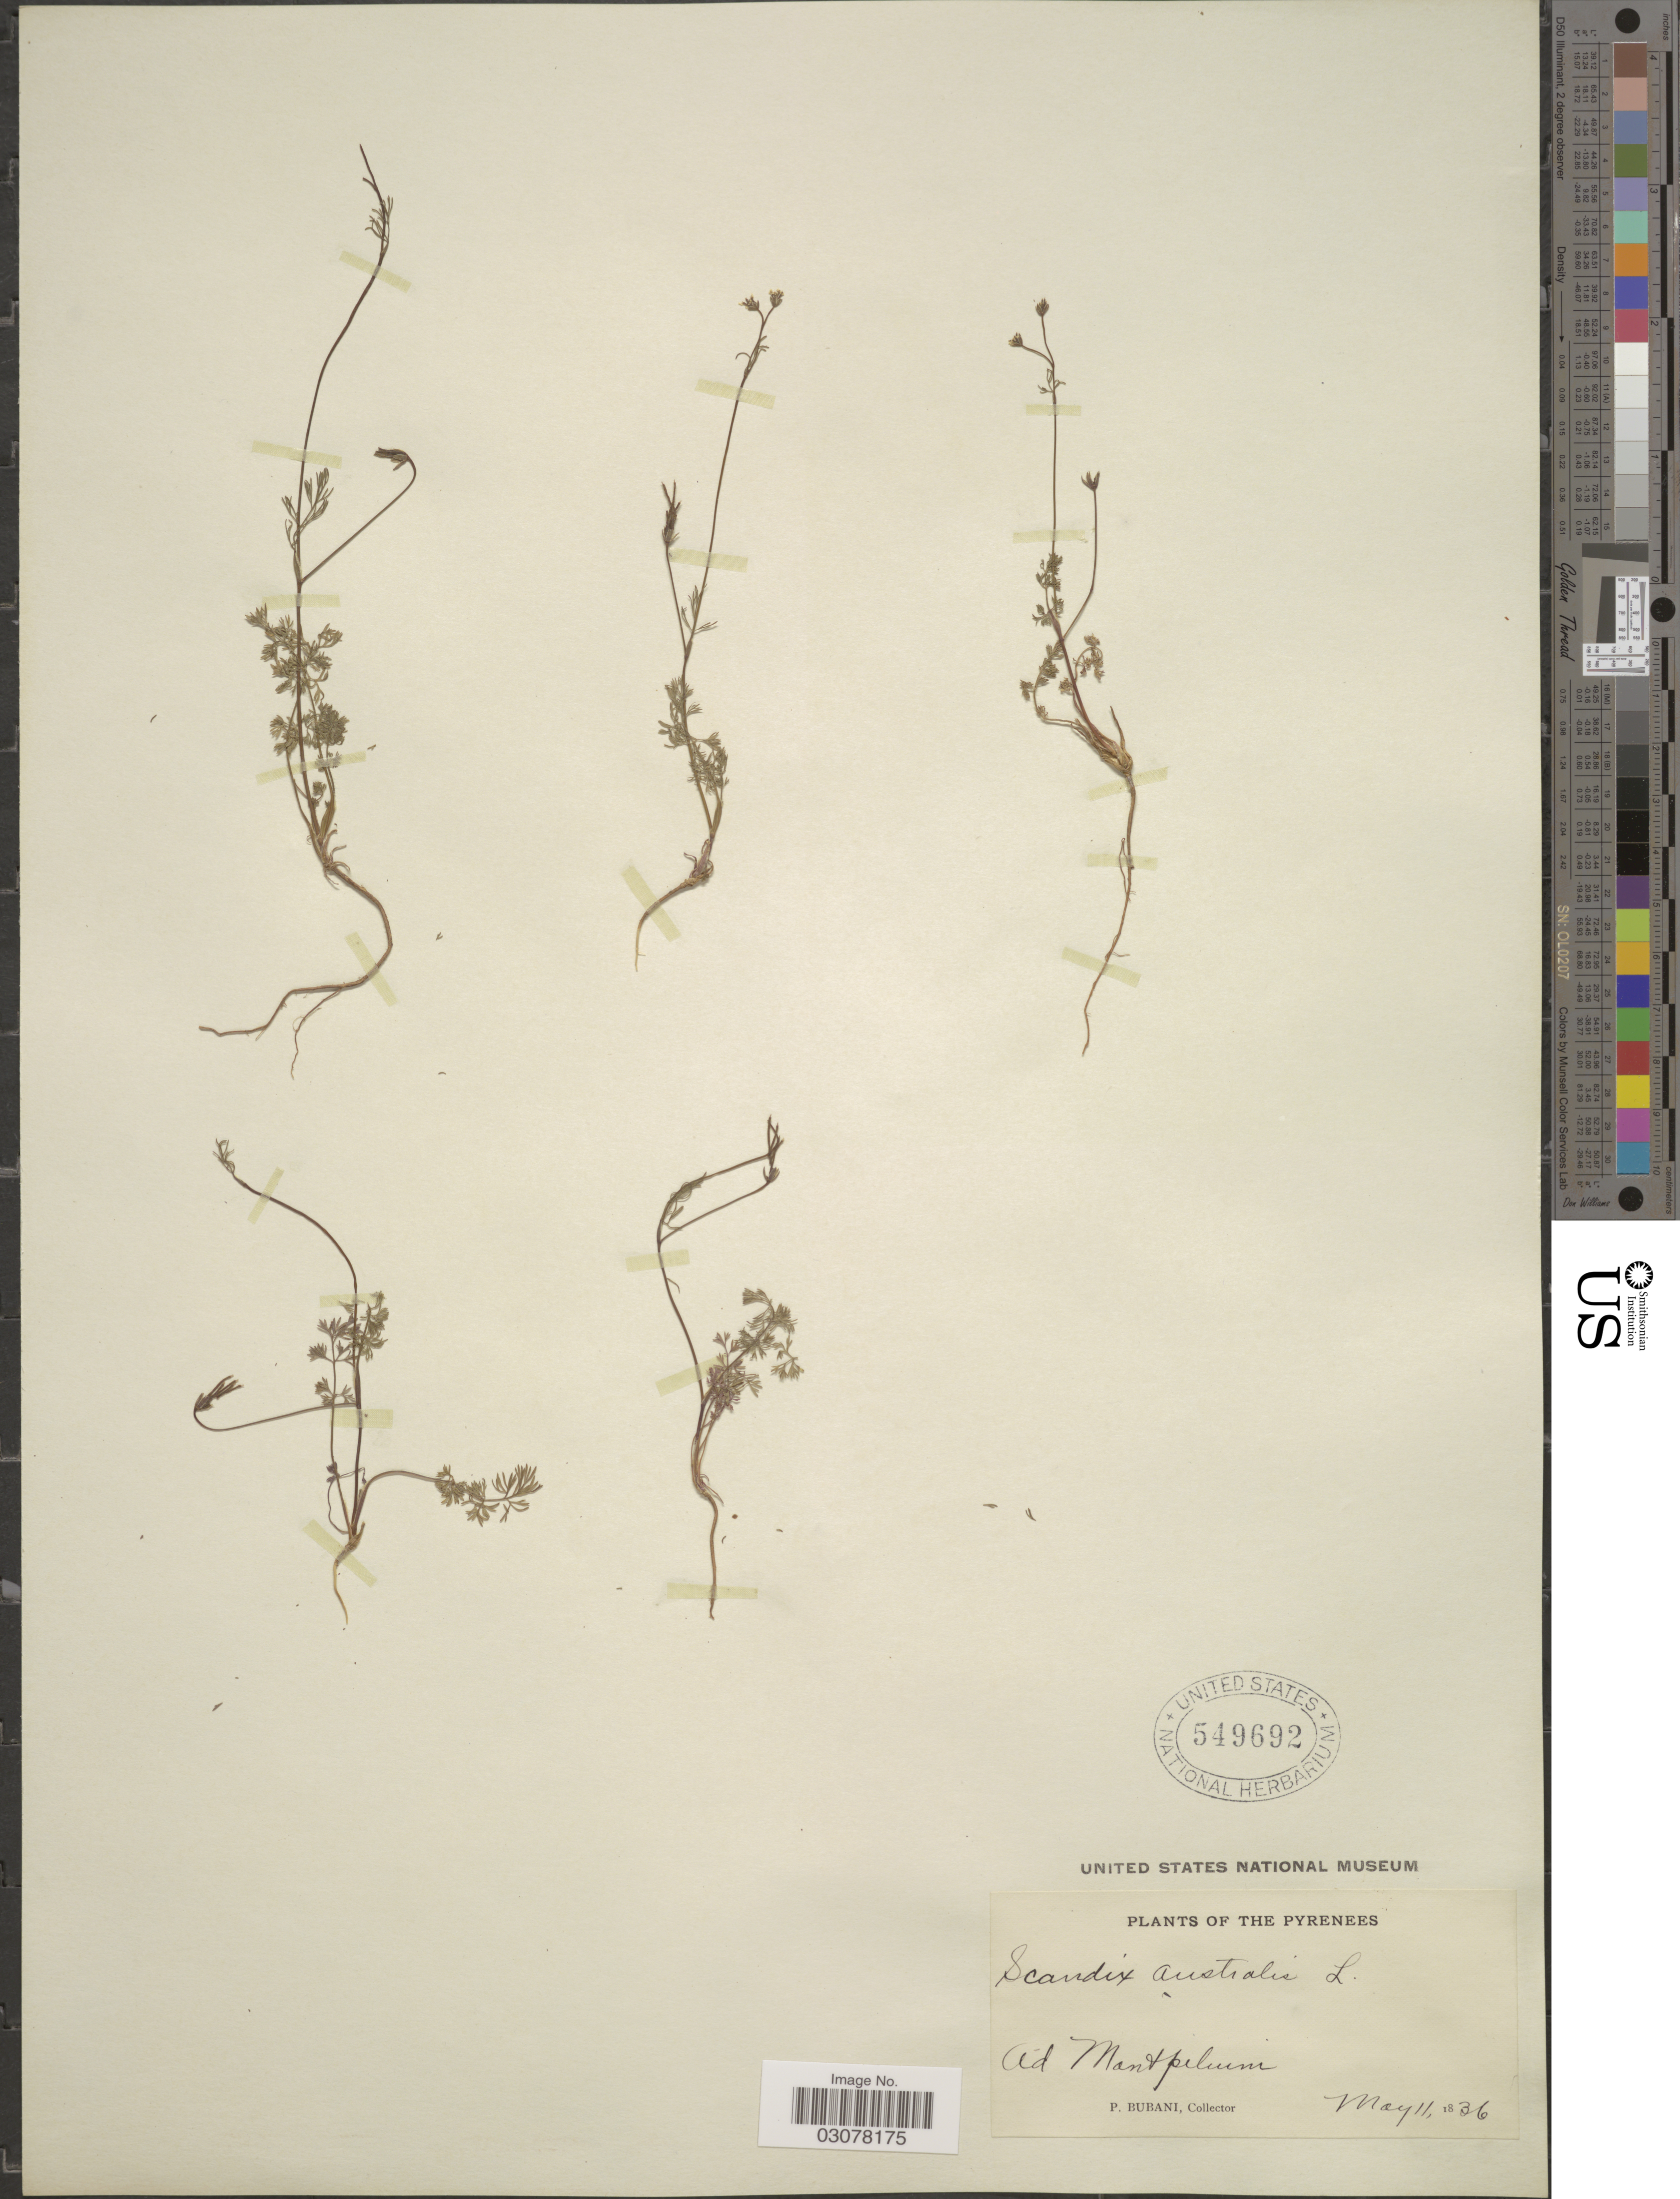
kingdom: Plantae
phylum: Tracheophyta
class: Magnoliopsida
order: Apiales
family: Apiaceae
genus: Scandix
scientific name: Scandix australis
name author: L.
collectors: P. Bubani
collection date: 1836-05-11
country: France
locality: The Pyrenees. Ad Montpelium.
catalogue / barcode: US 549692